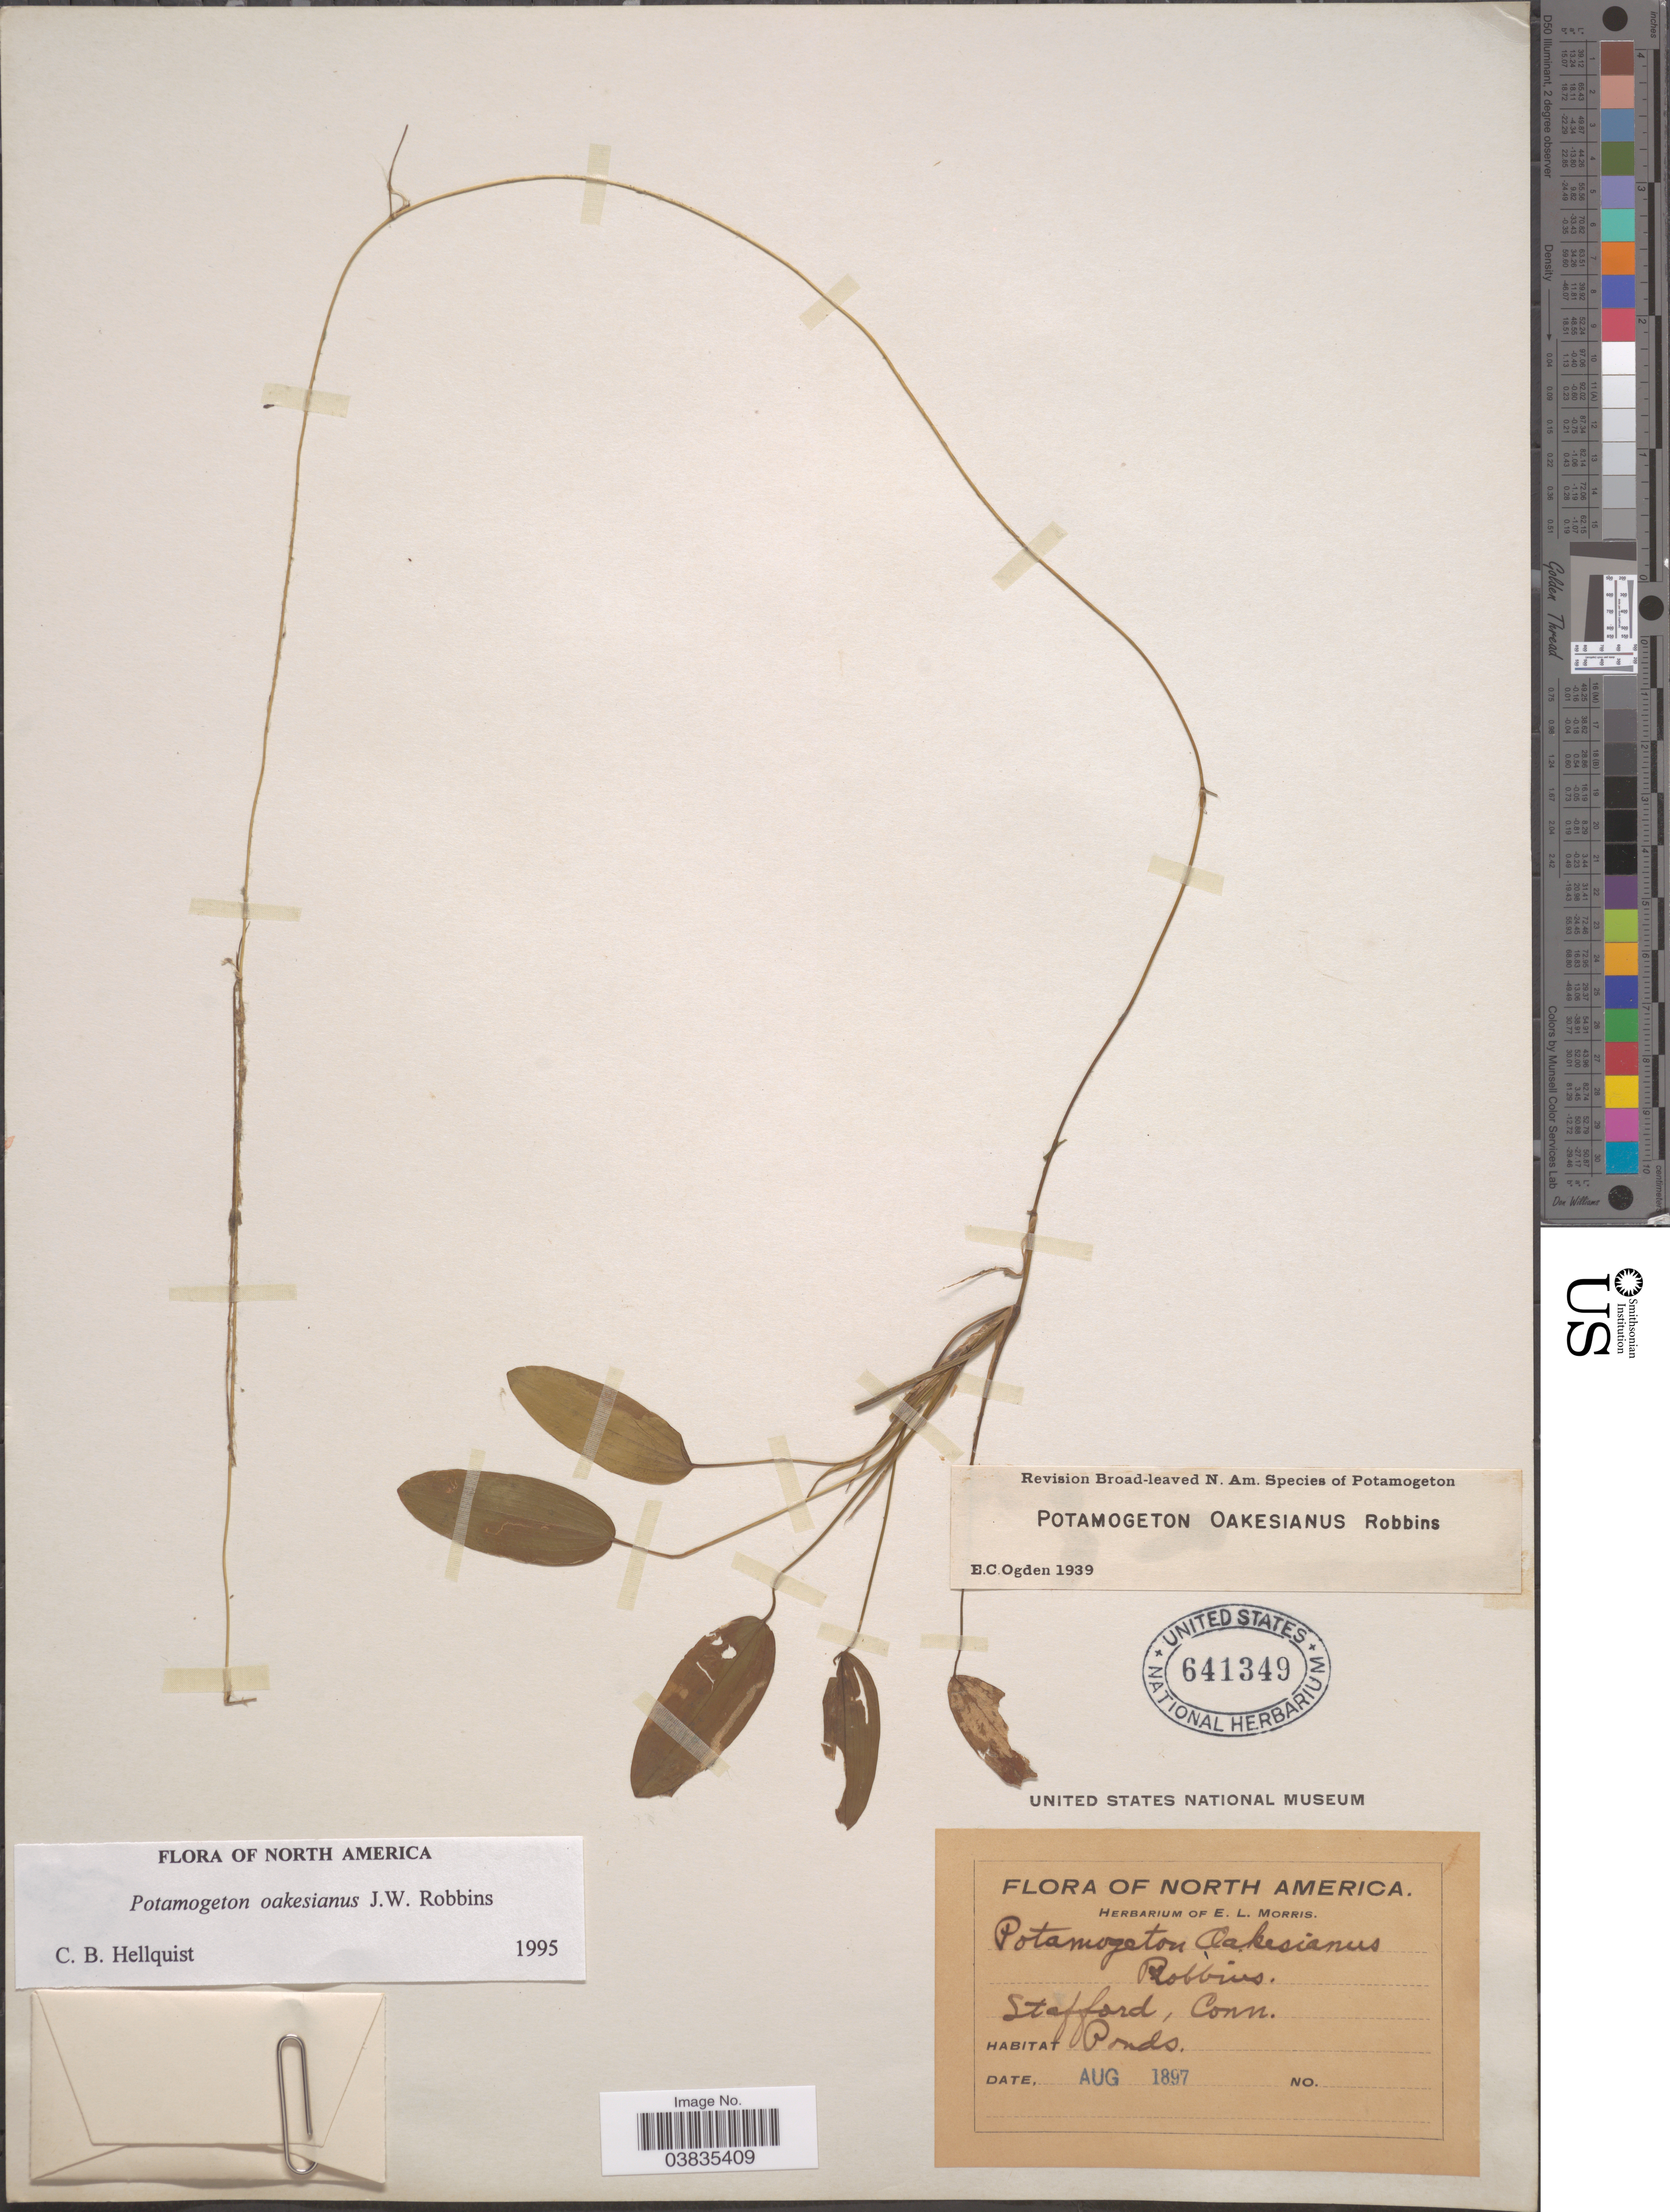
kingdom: Plantae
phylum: Tracheophyta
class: Liliopsida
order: Alismatales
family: Potamogetonaceae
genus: Potamogeton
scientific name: Potamogeton oakesianus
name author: J.W. Robbins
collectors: ex herb. Of E. L. Morris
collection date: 1897-08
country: United States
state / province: Connecticut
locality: North America. Stafford.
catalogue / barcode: US 641349